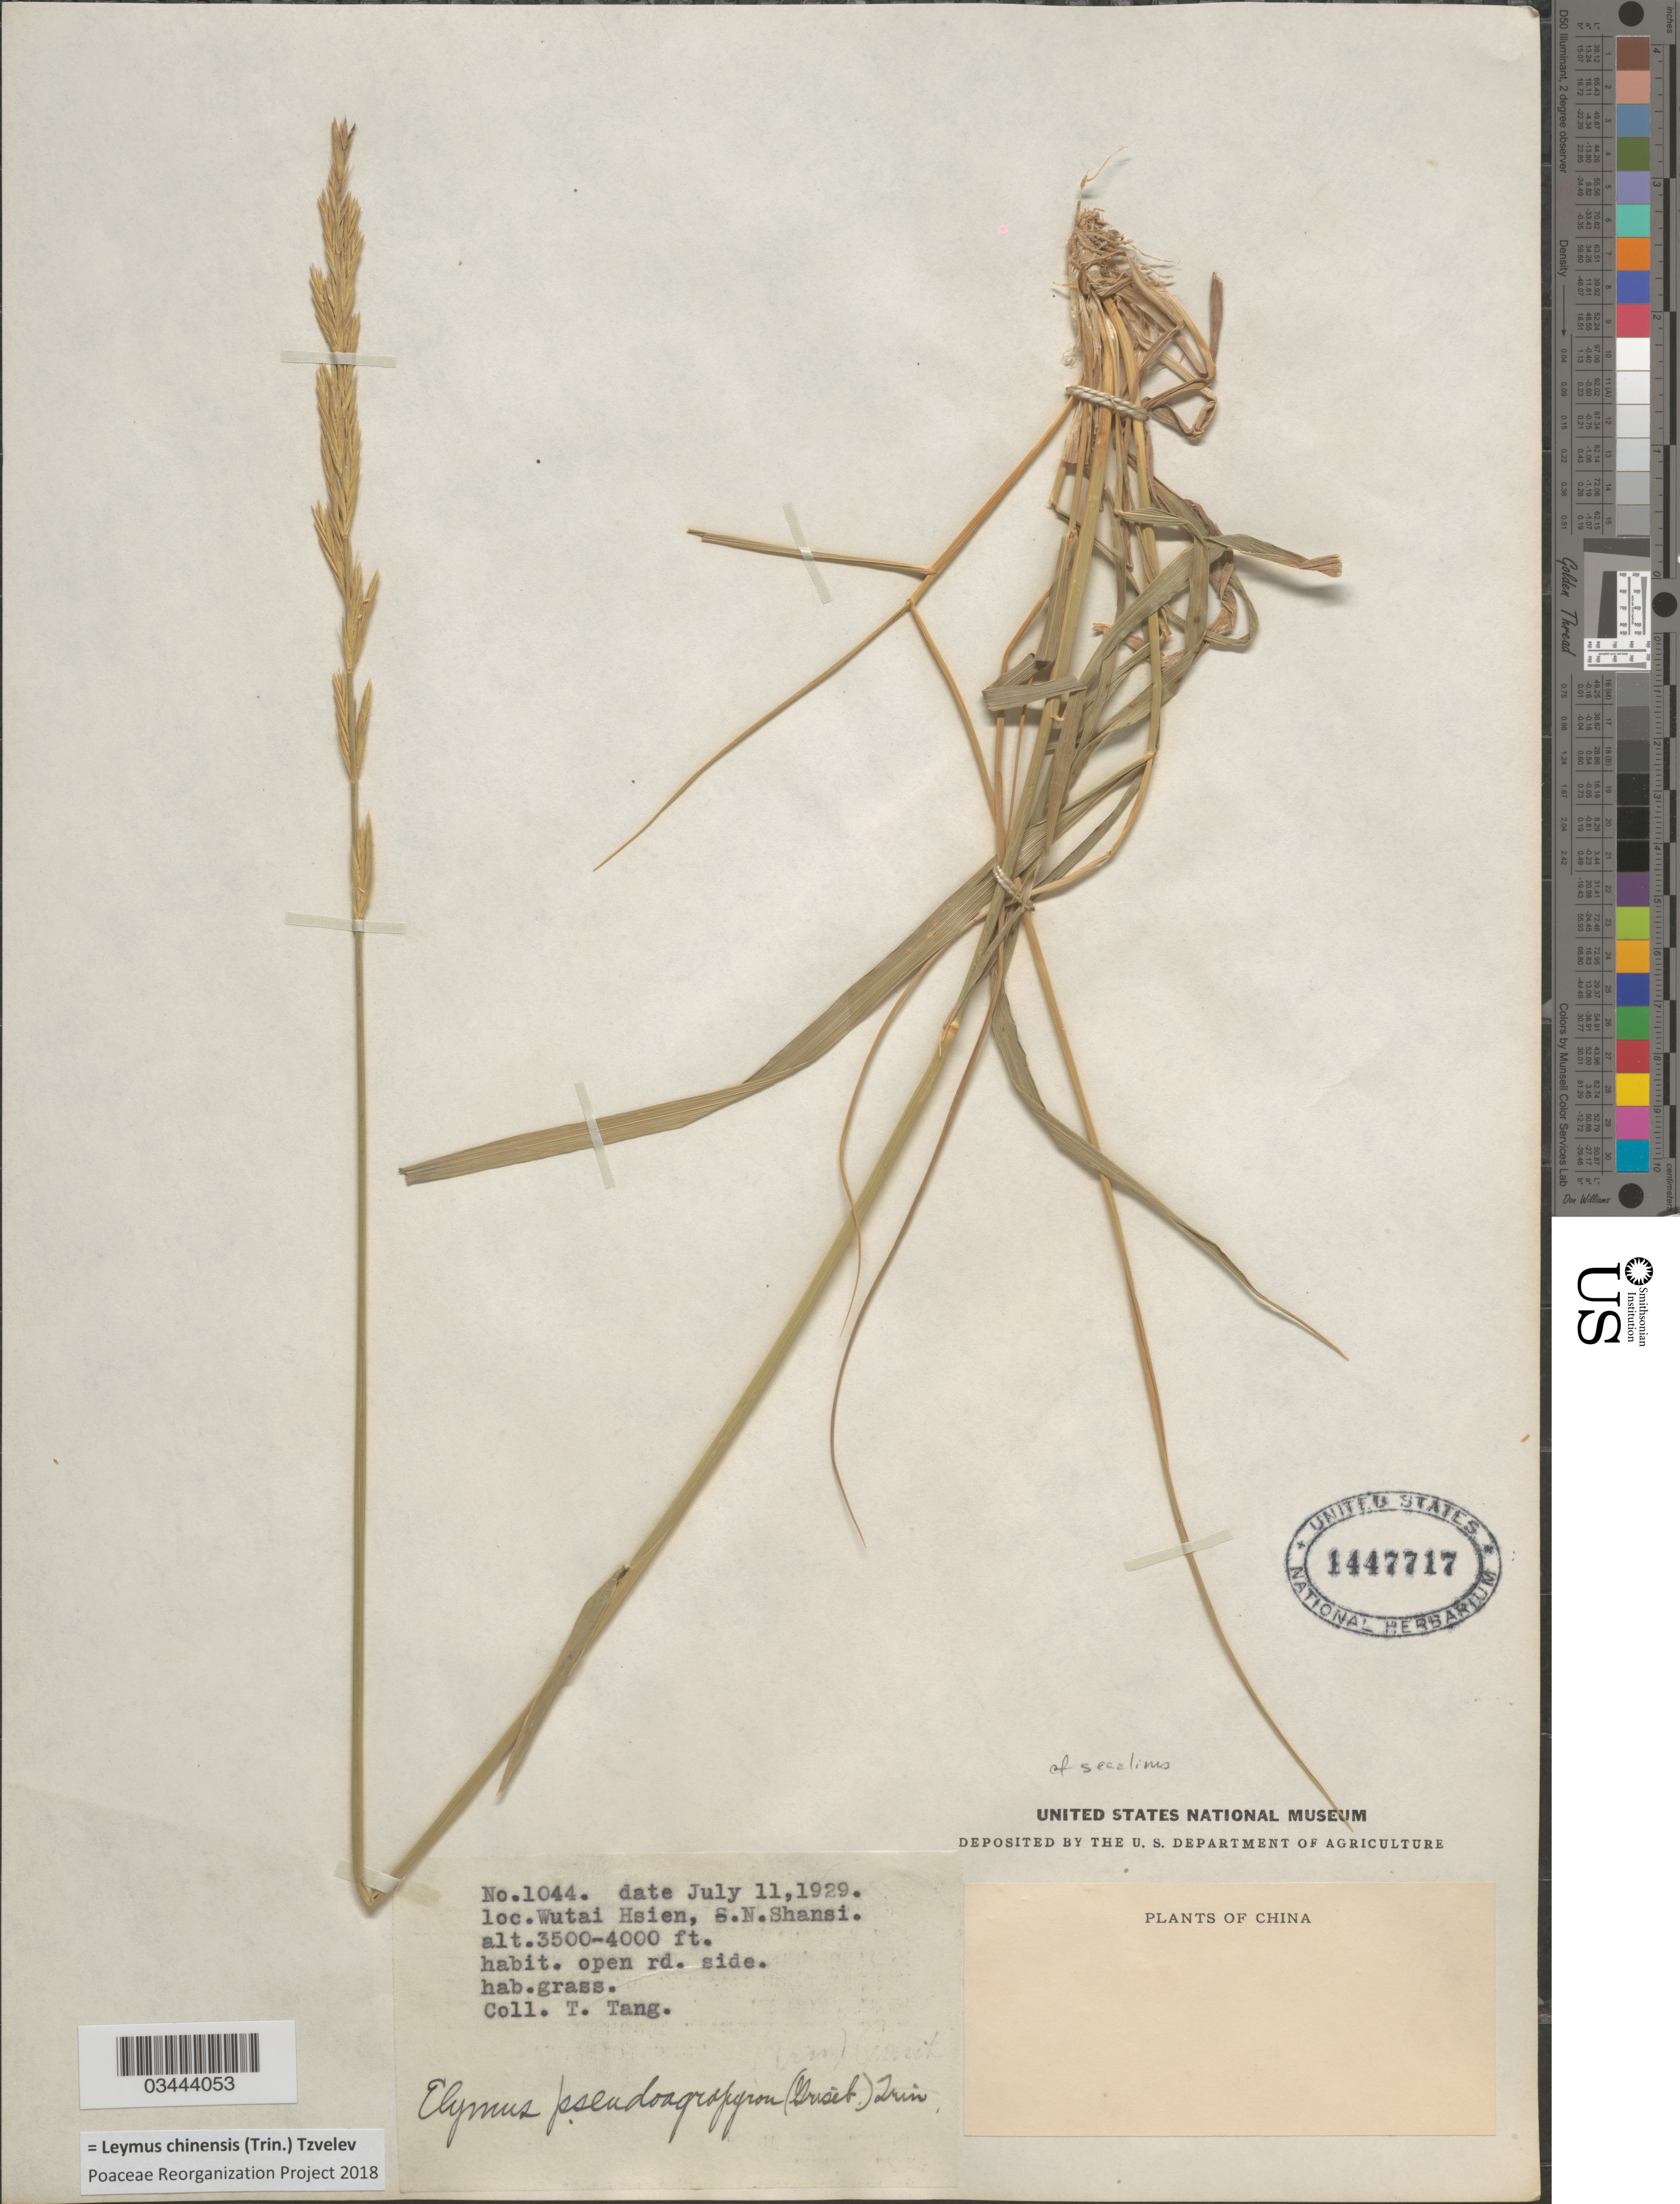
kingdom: Plantae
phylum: Tracheophyta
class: Liliopsida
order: Poales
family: Poaceae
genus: Leymus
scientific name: Leymus chinensis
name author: (Trin.) Tzvelev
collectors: T. Tang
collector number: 1044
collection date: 1929-07-11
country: China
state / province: Shanxi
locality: Wutai Hsien, N. Shansi. Open rd. side.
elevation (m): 1067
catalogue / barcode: US 1447717